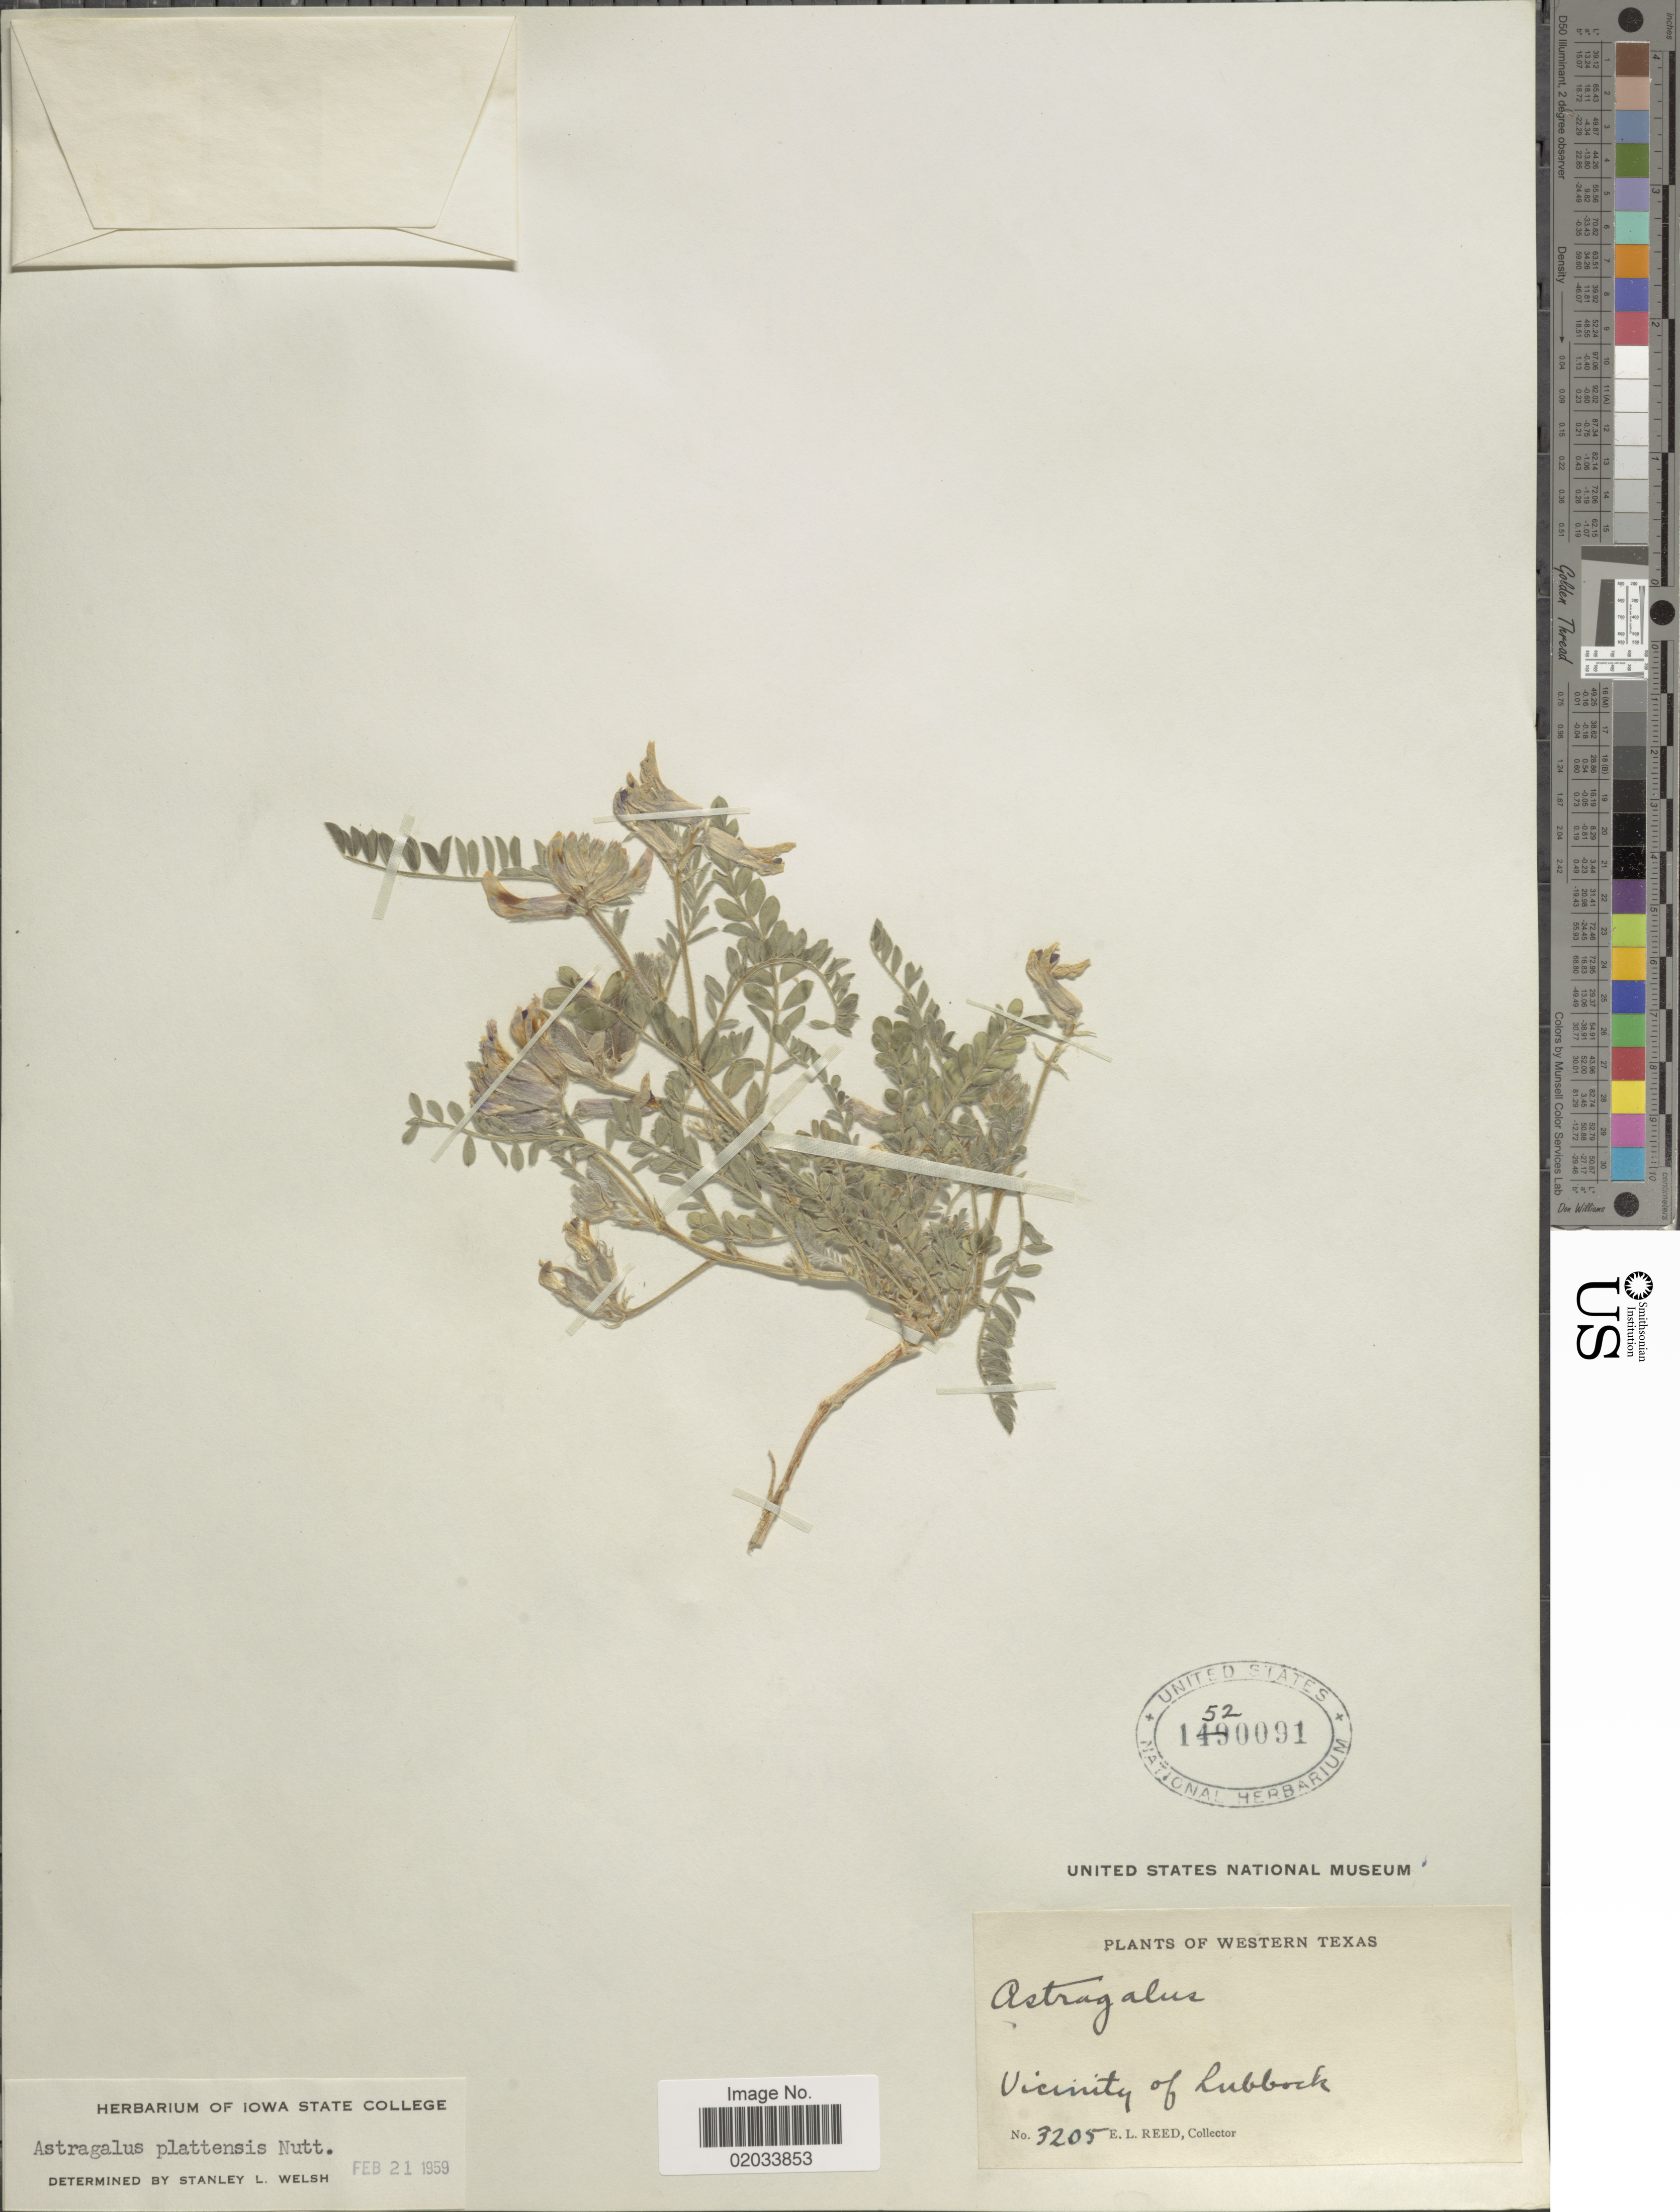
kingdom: Plantae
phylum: Tracheophyta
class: Magnoliopsida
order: Fabales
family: Fabaceae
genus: Astragalus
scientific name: Astragalus plattensis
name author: Nutt. ex Torr. & A. Gray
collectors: E. Reed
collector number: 3205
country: United States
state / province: Texas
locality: Western Texas, Vicinity of Lubbock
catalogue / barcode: US 1520091